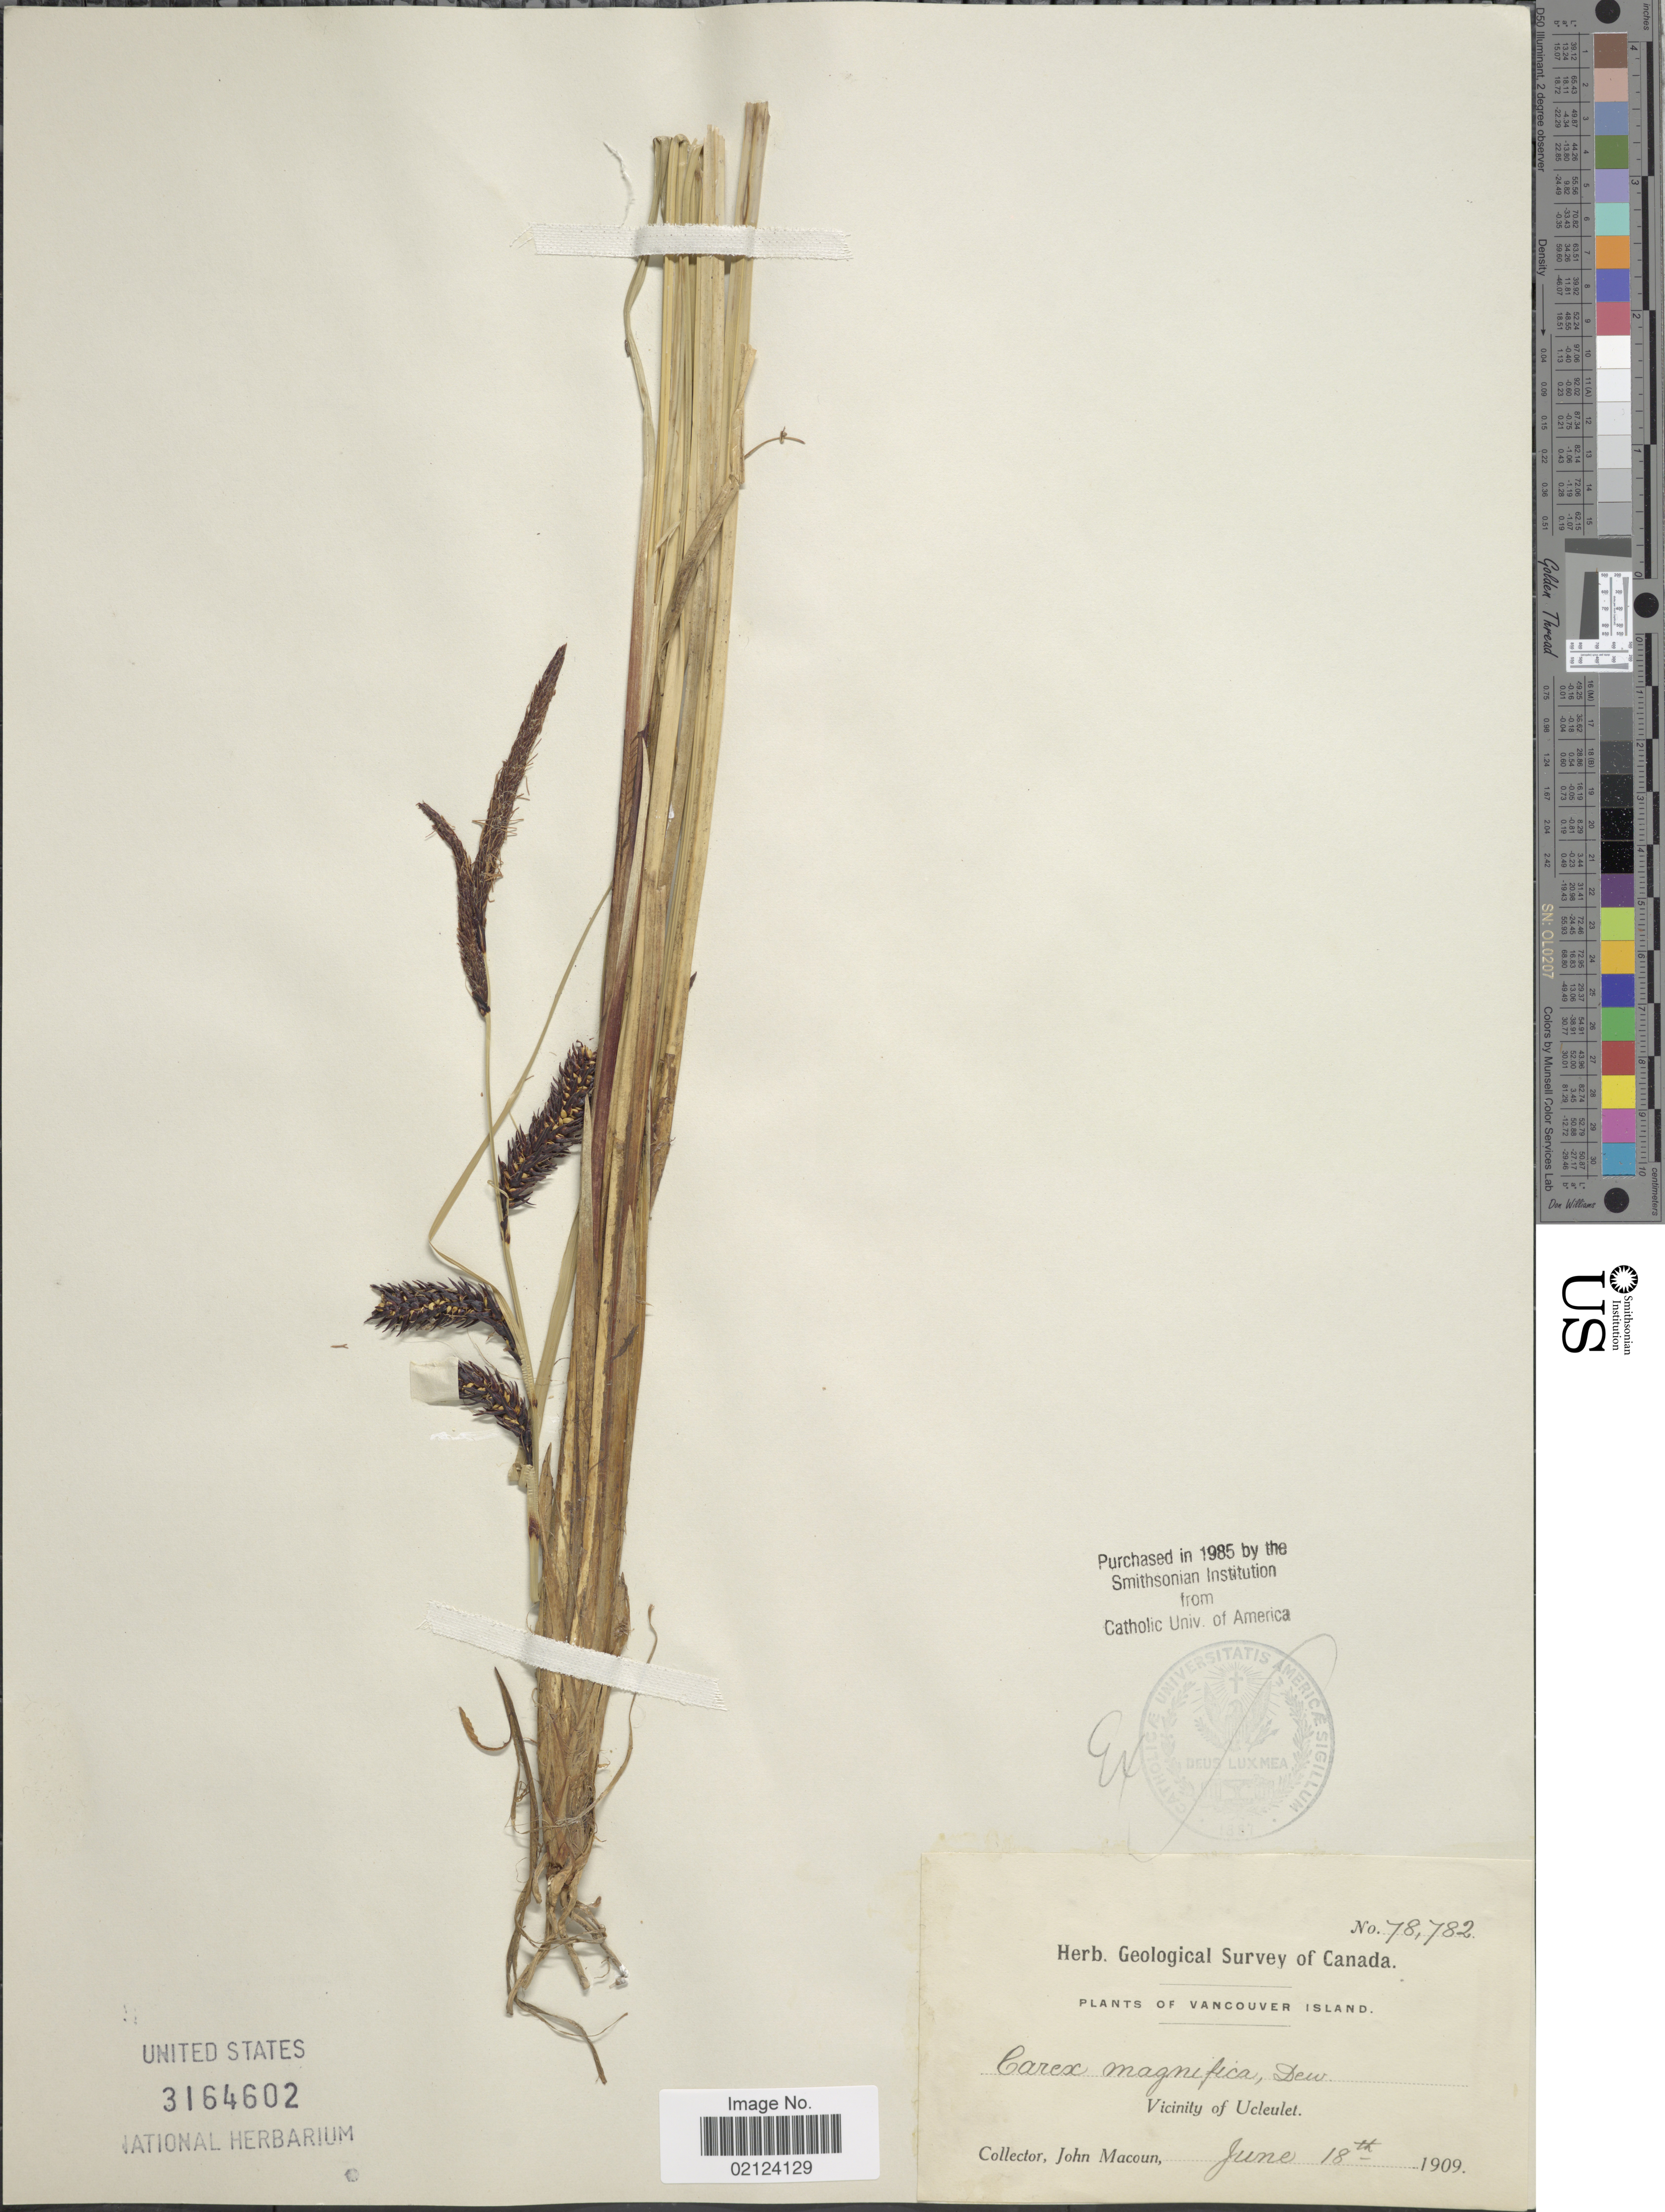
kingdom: Plantae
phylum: Tracheophyta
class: Liliopsida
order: Poales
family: Cyperaceae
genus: Carex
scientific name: Carex obnupta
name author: L.H. Bailey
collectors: J. Macoun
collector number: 78782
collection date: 1909-06-18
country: Canada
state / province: British Columbia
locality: Vancouver Island, Vicinity of Ucleulet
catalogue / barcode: US 3164602